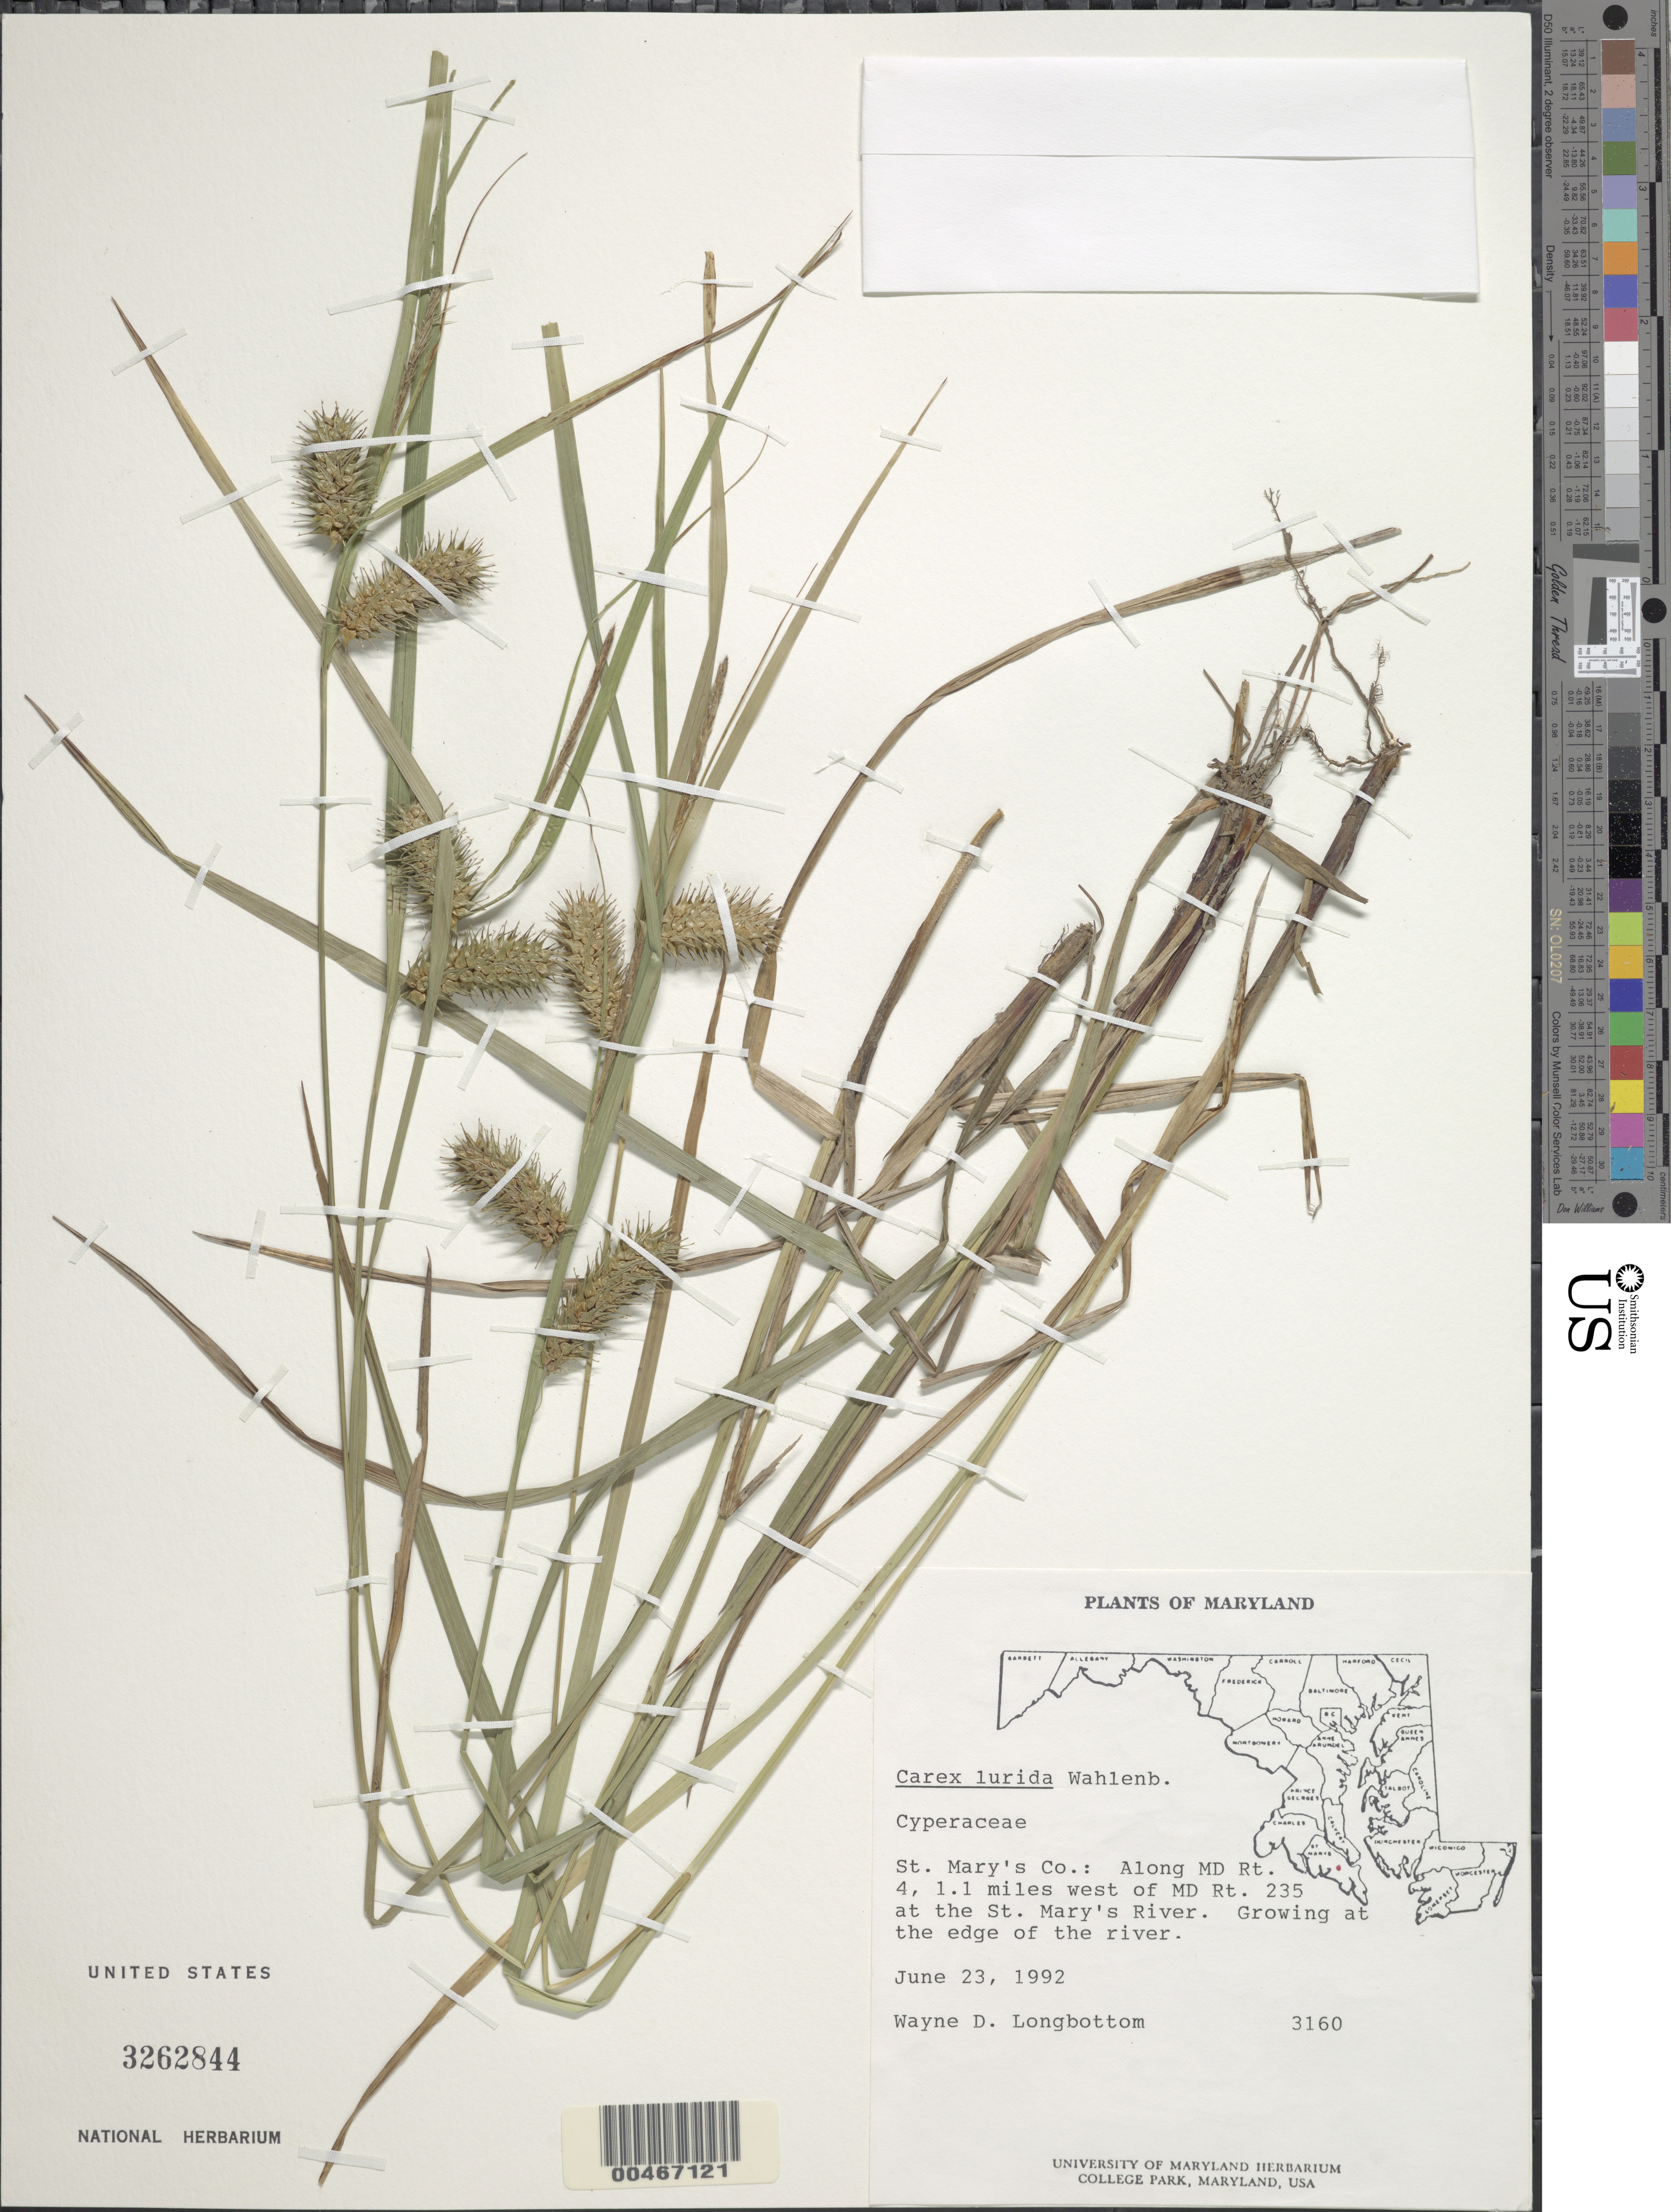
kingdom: Plantae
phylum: Tracheophyta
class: Liliopsida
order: Poales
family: Cyperaceae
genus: Carex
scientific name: Carex lurida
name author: Wahlenb.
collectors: W. D. Longbottom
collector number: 3160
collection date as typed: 23 Jun 1992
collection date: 1992-06-23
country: United States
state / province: Maryland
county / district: St. Mary's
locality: Along MD Rt. 4, W of MD Rt. 235 at the St. Mary's River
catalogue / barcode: US 3262844